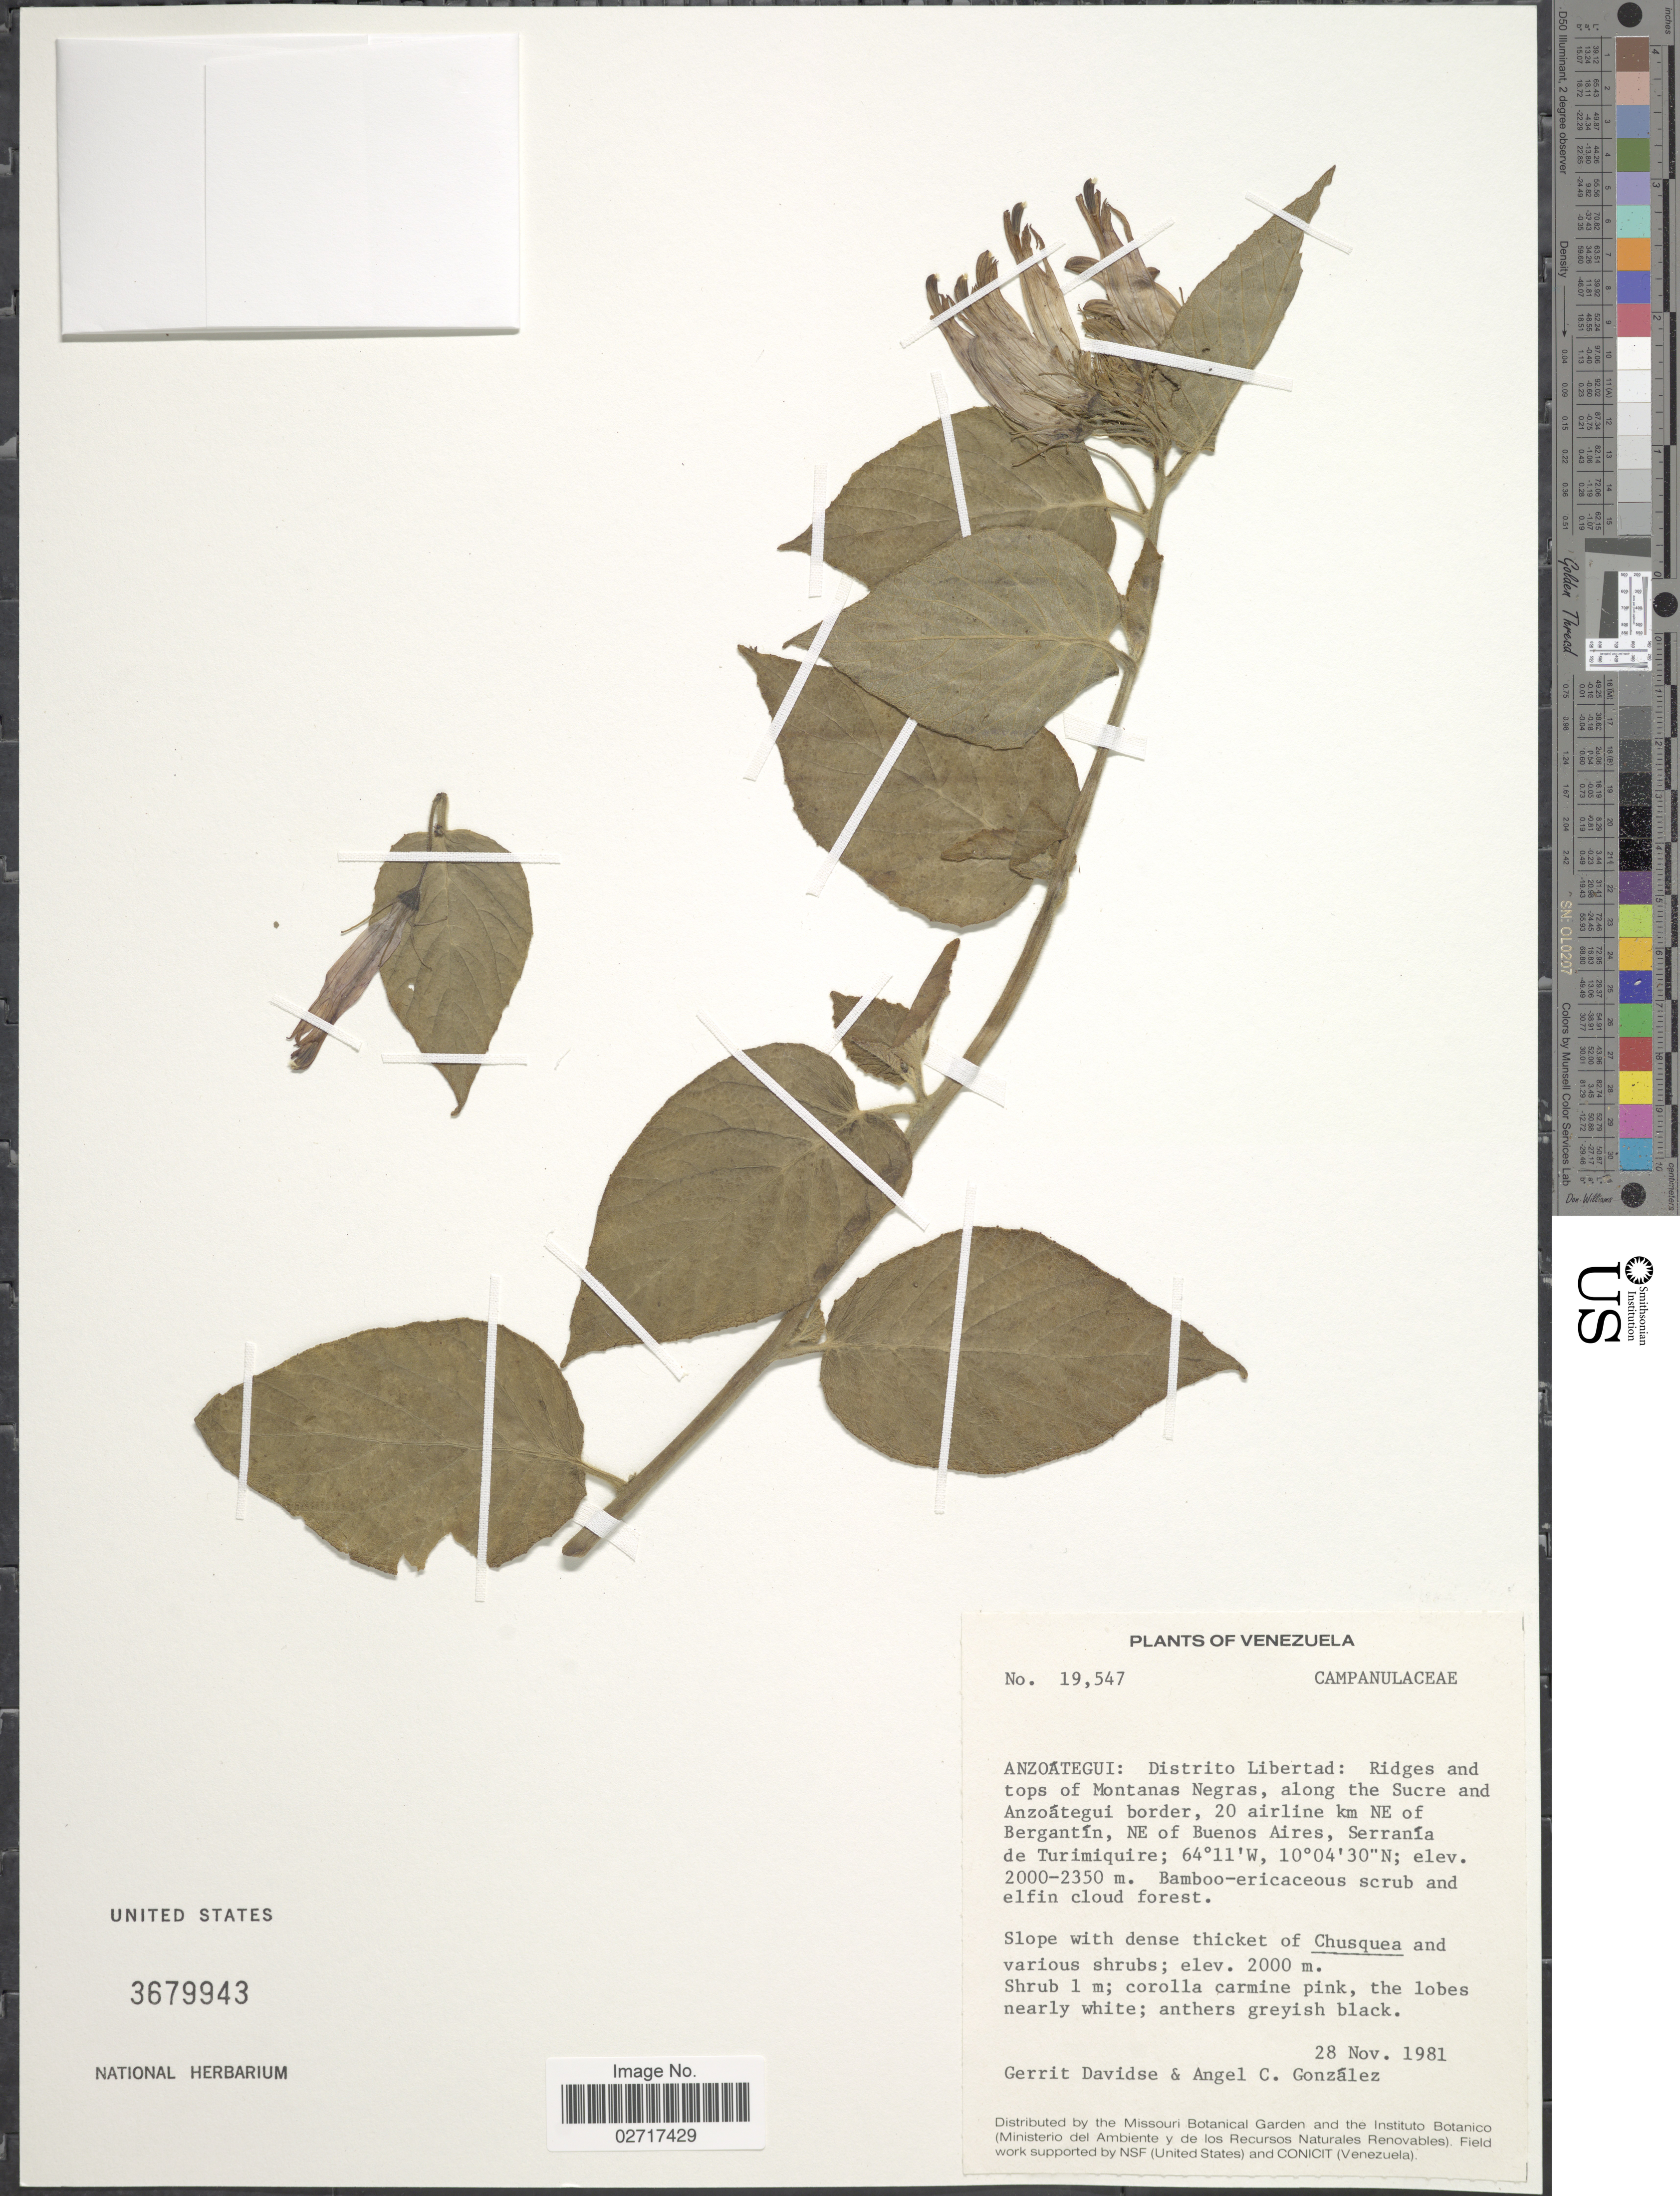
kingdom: Plantae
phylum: Tracheophyta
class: Magnoliopsida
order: Asterales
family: Campanulaceae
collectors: G. Davidse & A. C. González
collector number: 19547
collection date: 1981-11-28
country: Venezuela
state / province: Anzoategui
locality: Distrito Libertad: Ridges and tops of Montanas Negras, along the Sucre and Anzoátegui border, 20 airline km NE of Bergantín, NE of Buenos Aires, Serranía de Turimiquire.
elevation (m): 2000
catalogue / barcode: US 3679943